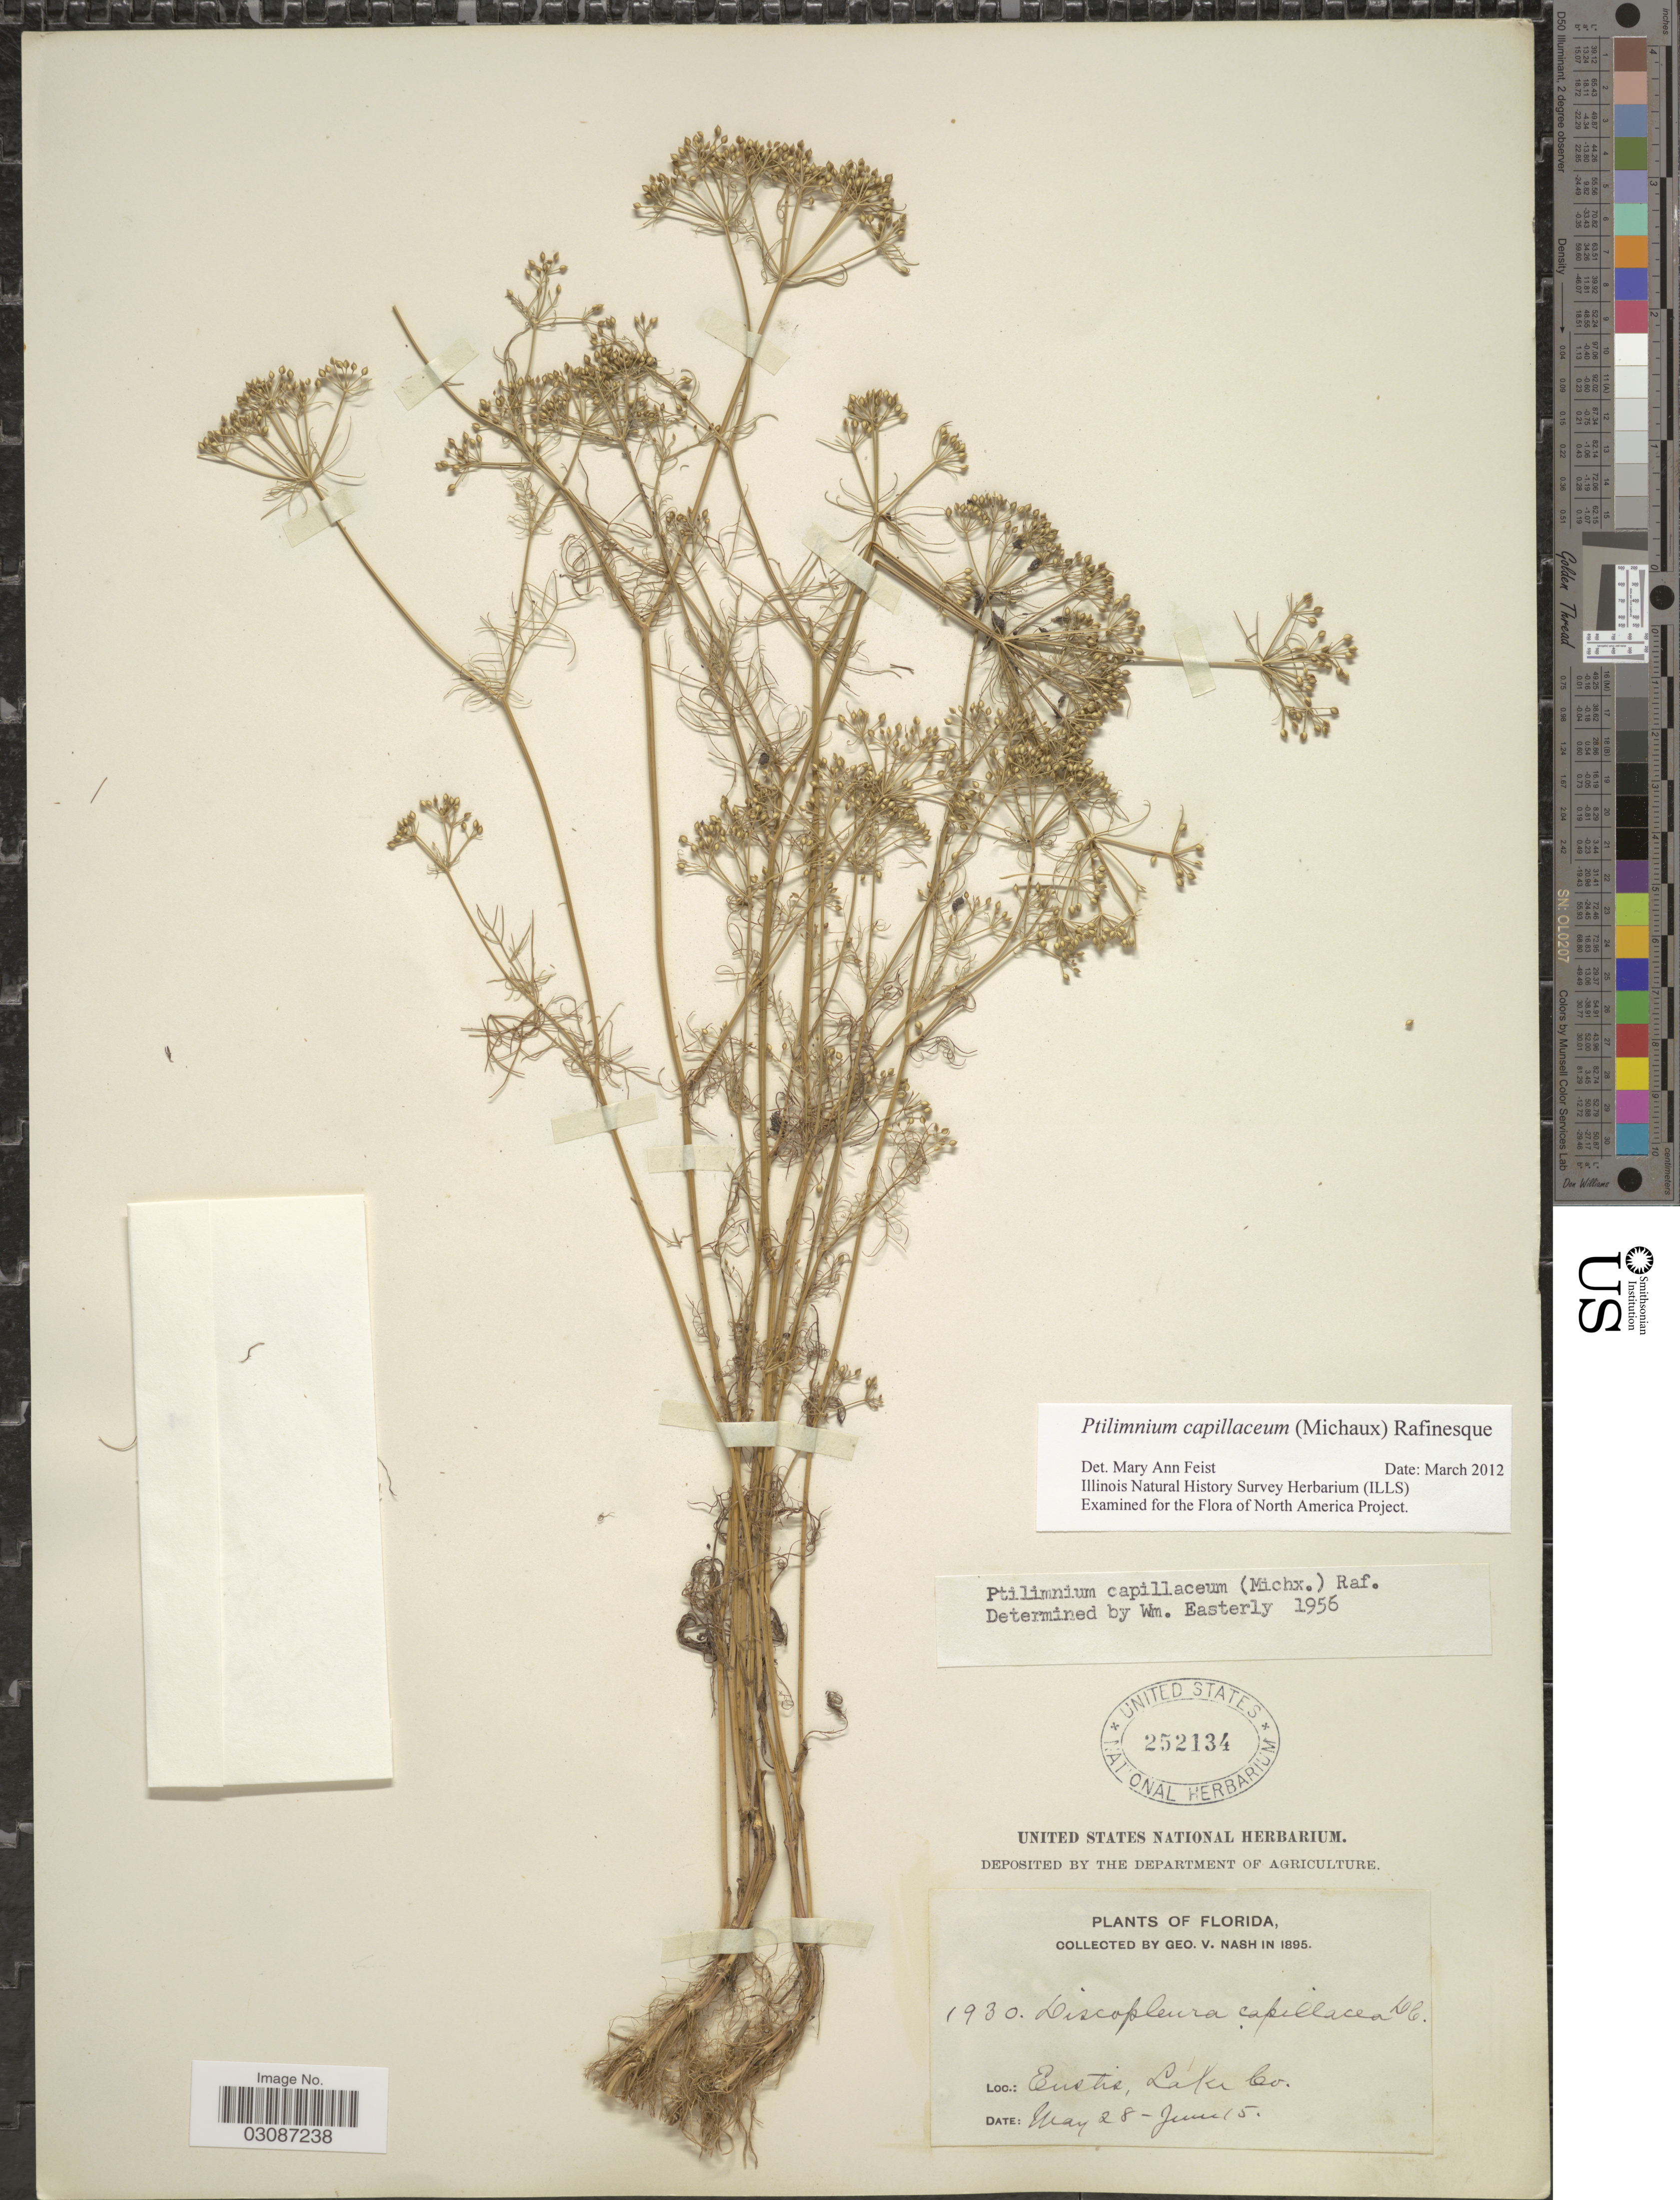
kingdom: Plantae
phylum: Tracheophyta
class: Magnoliopsida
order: Apiales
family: Apiaceae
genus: Ptilimnium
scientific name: Ptilimnium capillaceum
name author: (Michx.) Raf.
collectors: G. V. Nash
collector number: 1930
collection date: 1895-05-28/1895-06-15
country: United States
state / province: Florida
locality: Eustis, Lake Co.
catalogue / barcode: US 252134